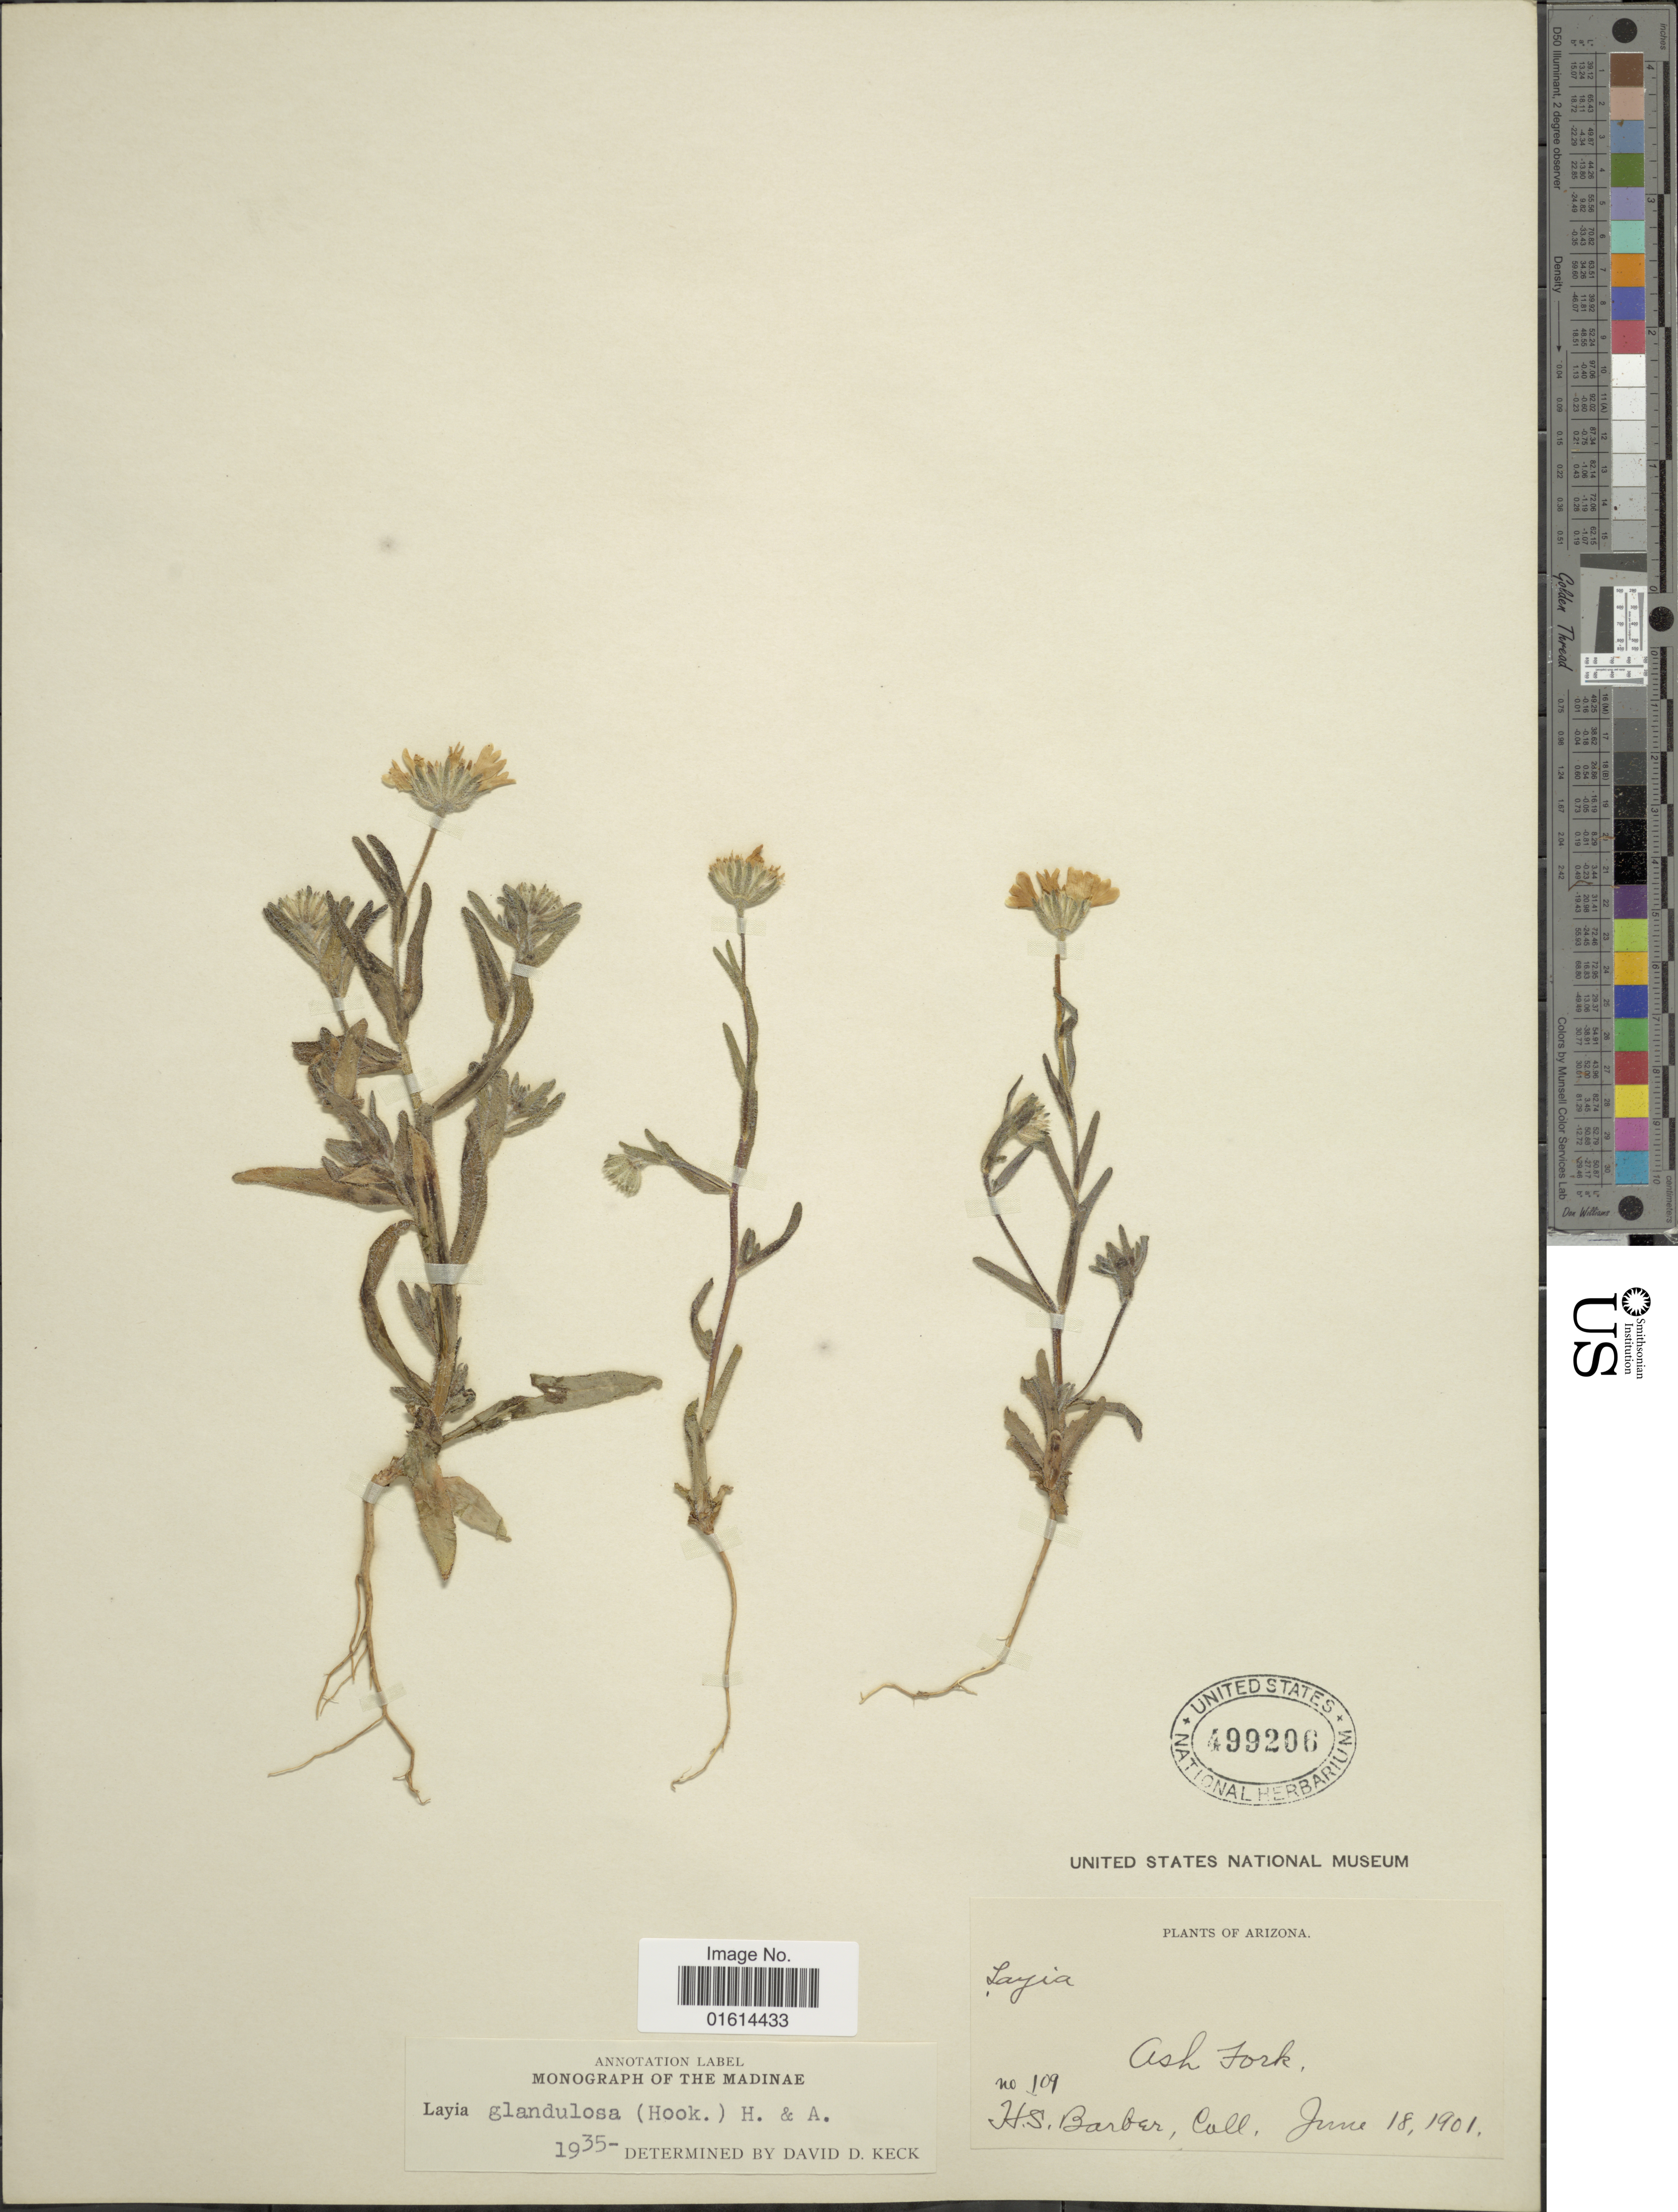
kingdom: Plantae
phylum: Tracheophyta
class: Magnoliopsida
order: Asterales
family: Asteraceae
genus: Layia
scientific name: Layia glandulosa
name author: Hook. & Arn.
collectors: H. Barber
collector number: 109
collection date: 1901-06-18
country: United States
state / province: Arizona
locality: Ash Fork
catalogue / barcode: US 499206